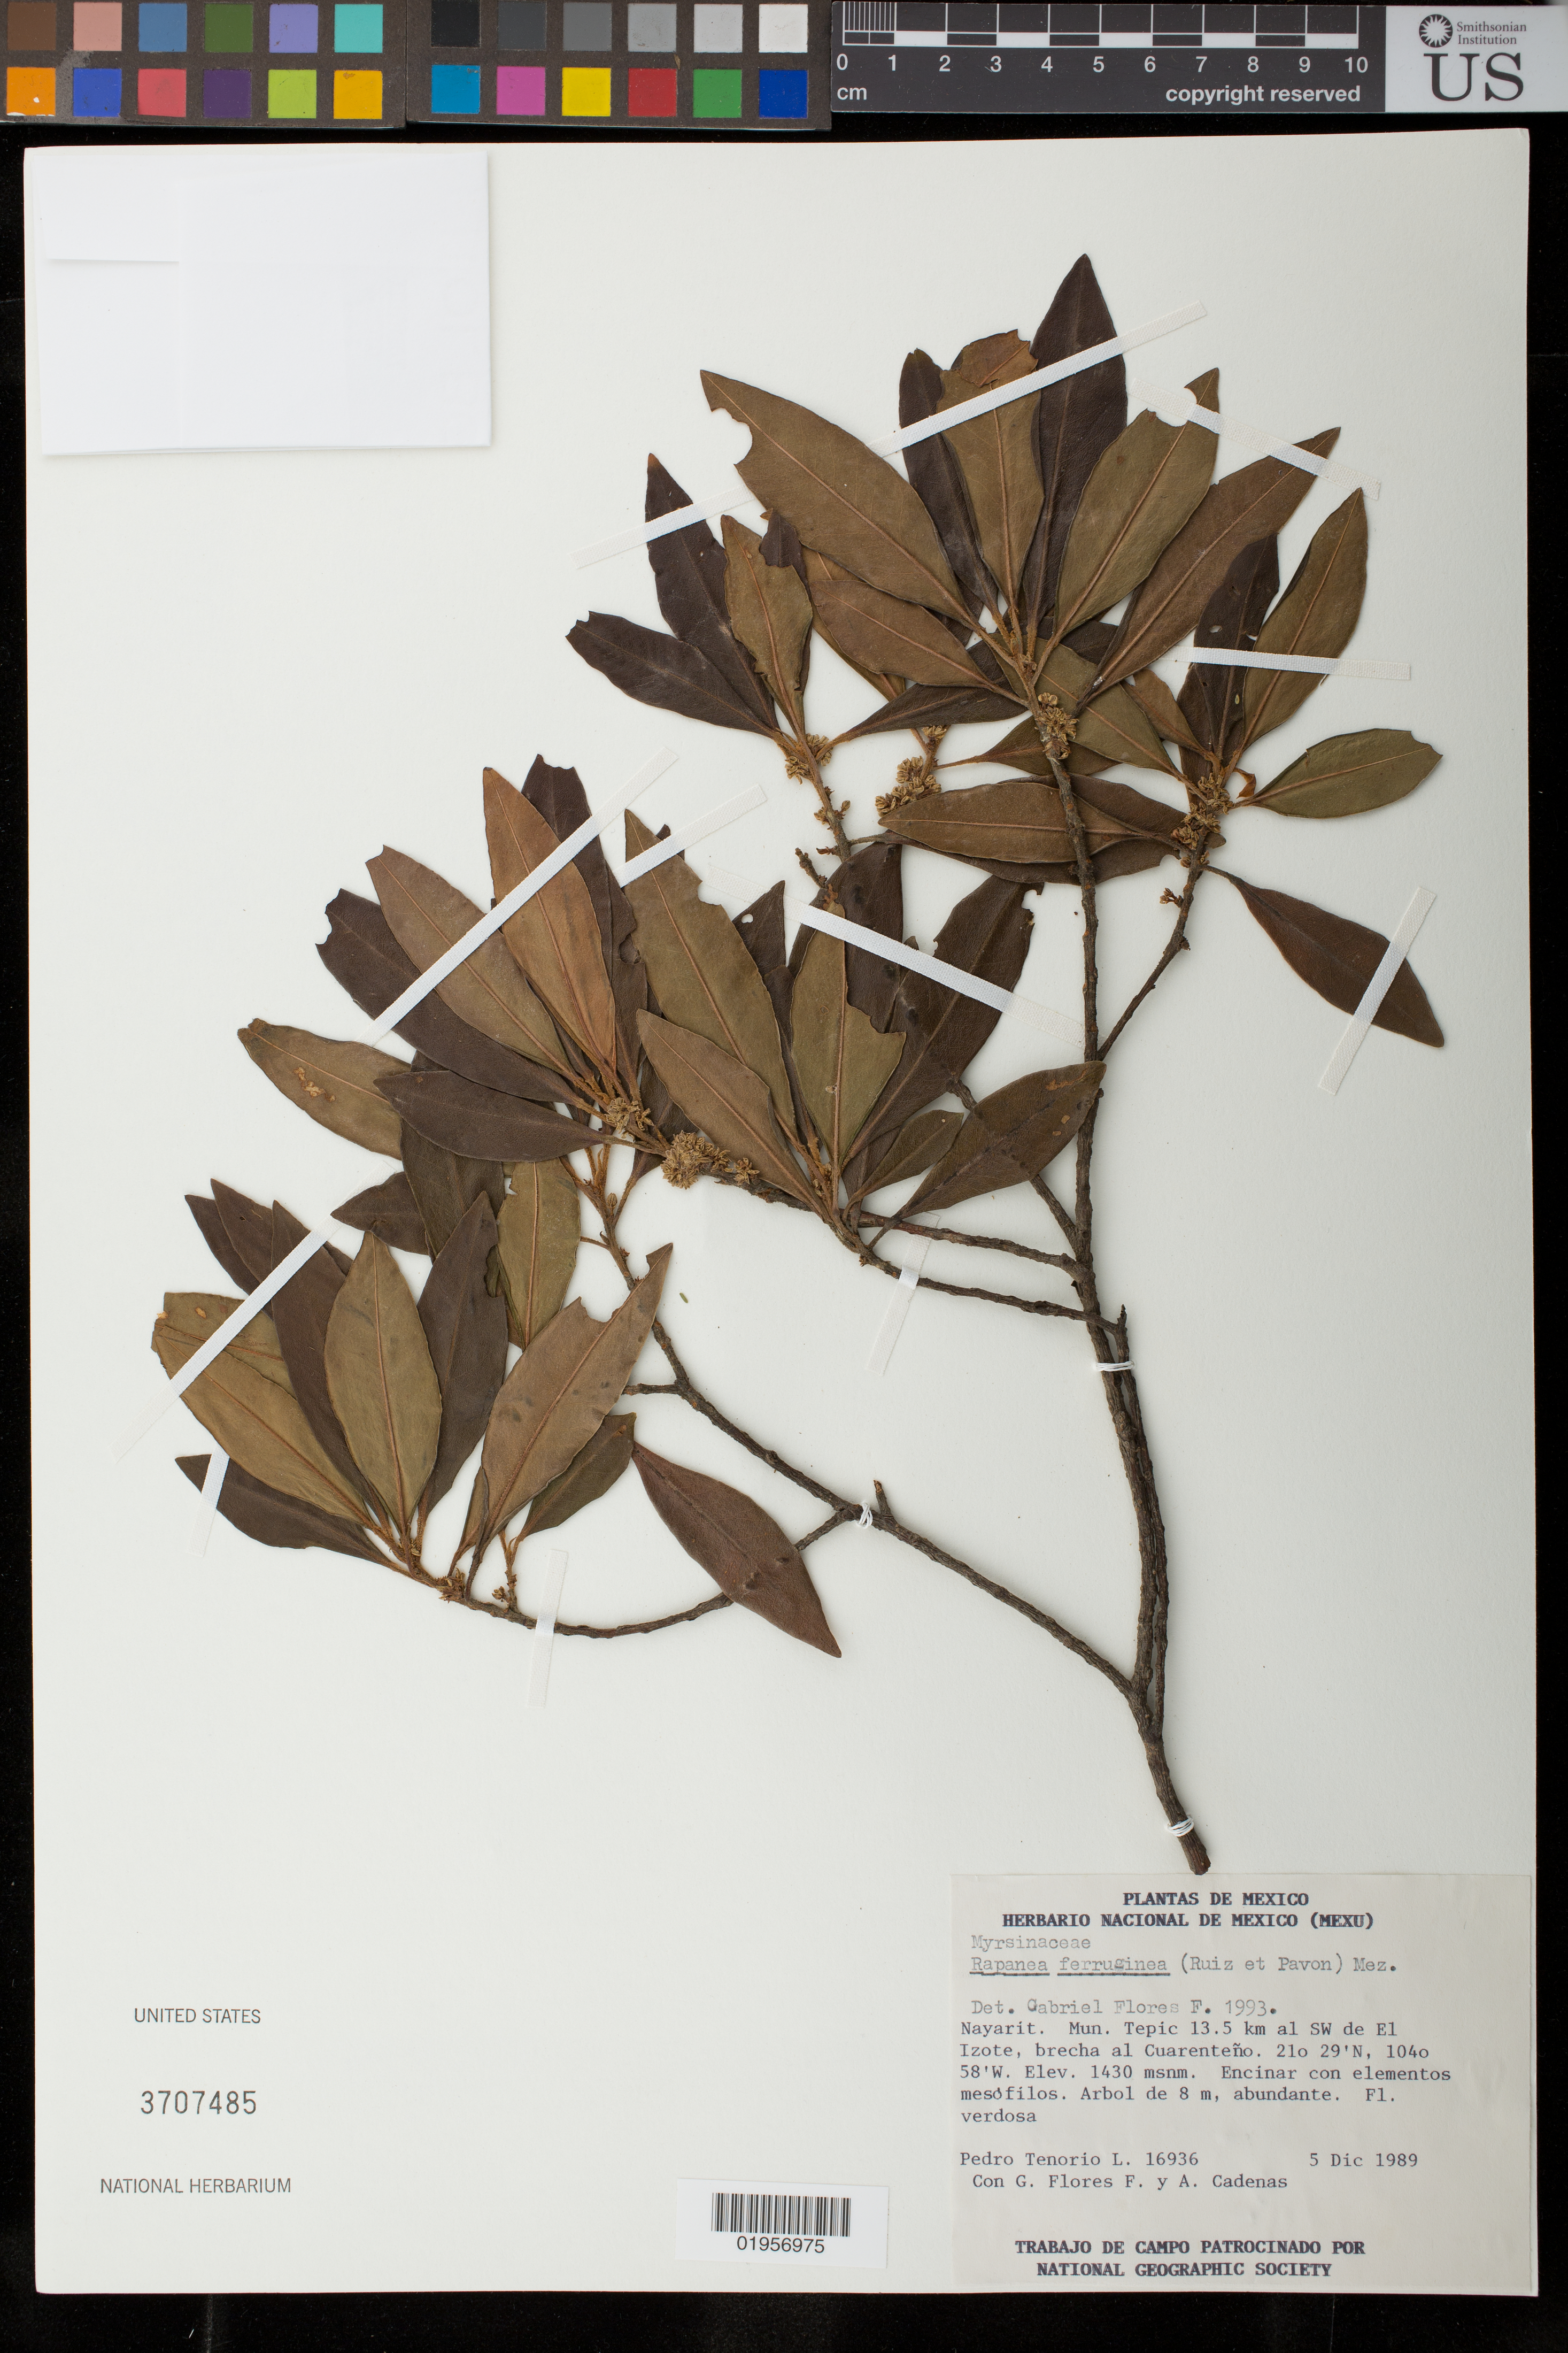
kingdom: Plantae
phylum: Tracheophyta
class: Magnoliopsida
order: Ericales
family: Primulaceae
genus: Rapanea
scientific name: Rapanea ferruginea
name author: (Ruiz & Pav.) Mez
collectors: Tenorio, P., G. Flores & A. Cadenas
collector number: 16936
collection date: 1989-12-05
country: Mexico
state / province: Nayarit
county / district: Tepec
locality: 13.5 km al SW de El Izote, brecha al Cuarenteno.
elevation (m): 1430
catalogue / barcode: US 3707485